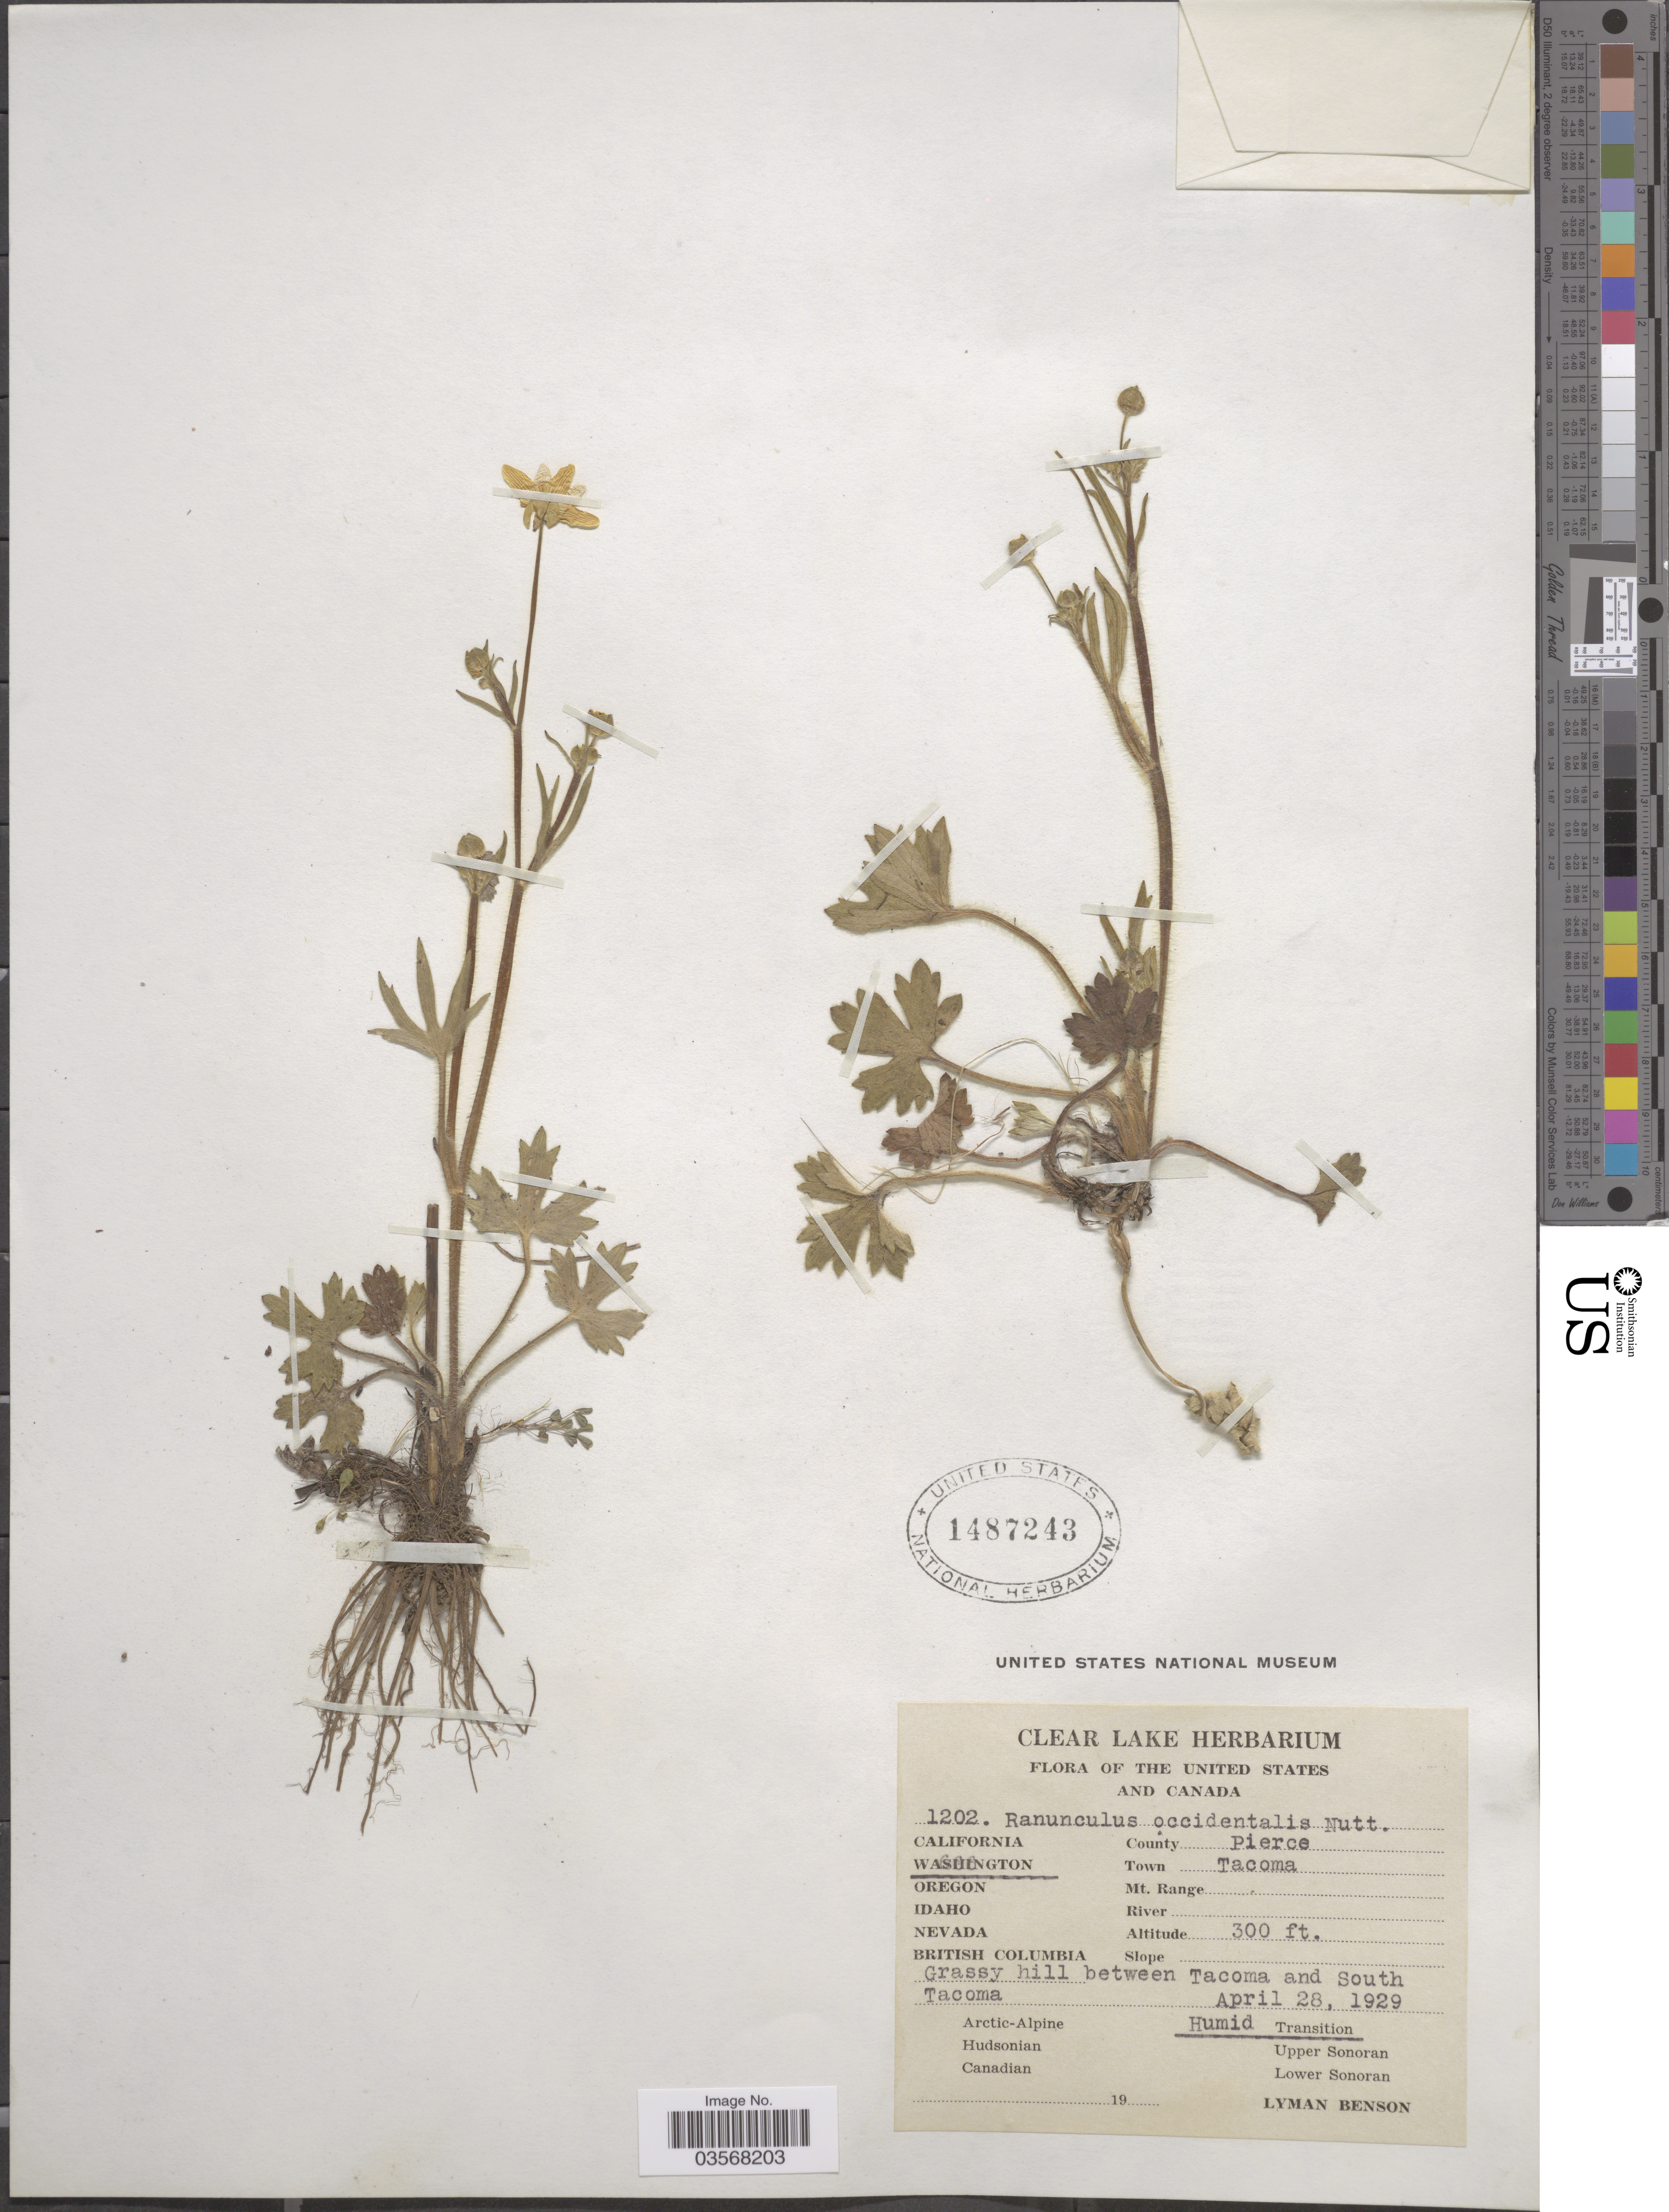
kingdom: Plantae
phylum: Tracheophyta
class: Magnoliopsida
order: Ranunculales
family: Ranunculaceae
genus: Ranunculus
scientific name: Ranunculus occidentalis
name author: Nutt.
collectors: L. D. Benson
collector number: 1202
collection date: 1929-04-28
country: United States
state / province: Washington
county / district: Pierce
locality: County Pierce. Town Tacoma. Grassy hill between Tacoma and South Tacoma.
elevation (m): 91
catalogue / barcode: US 1487243